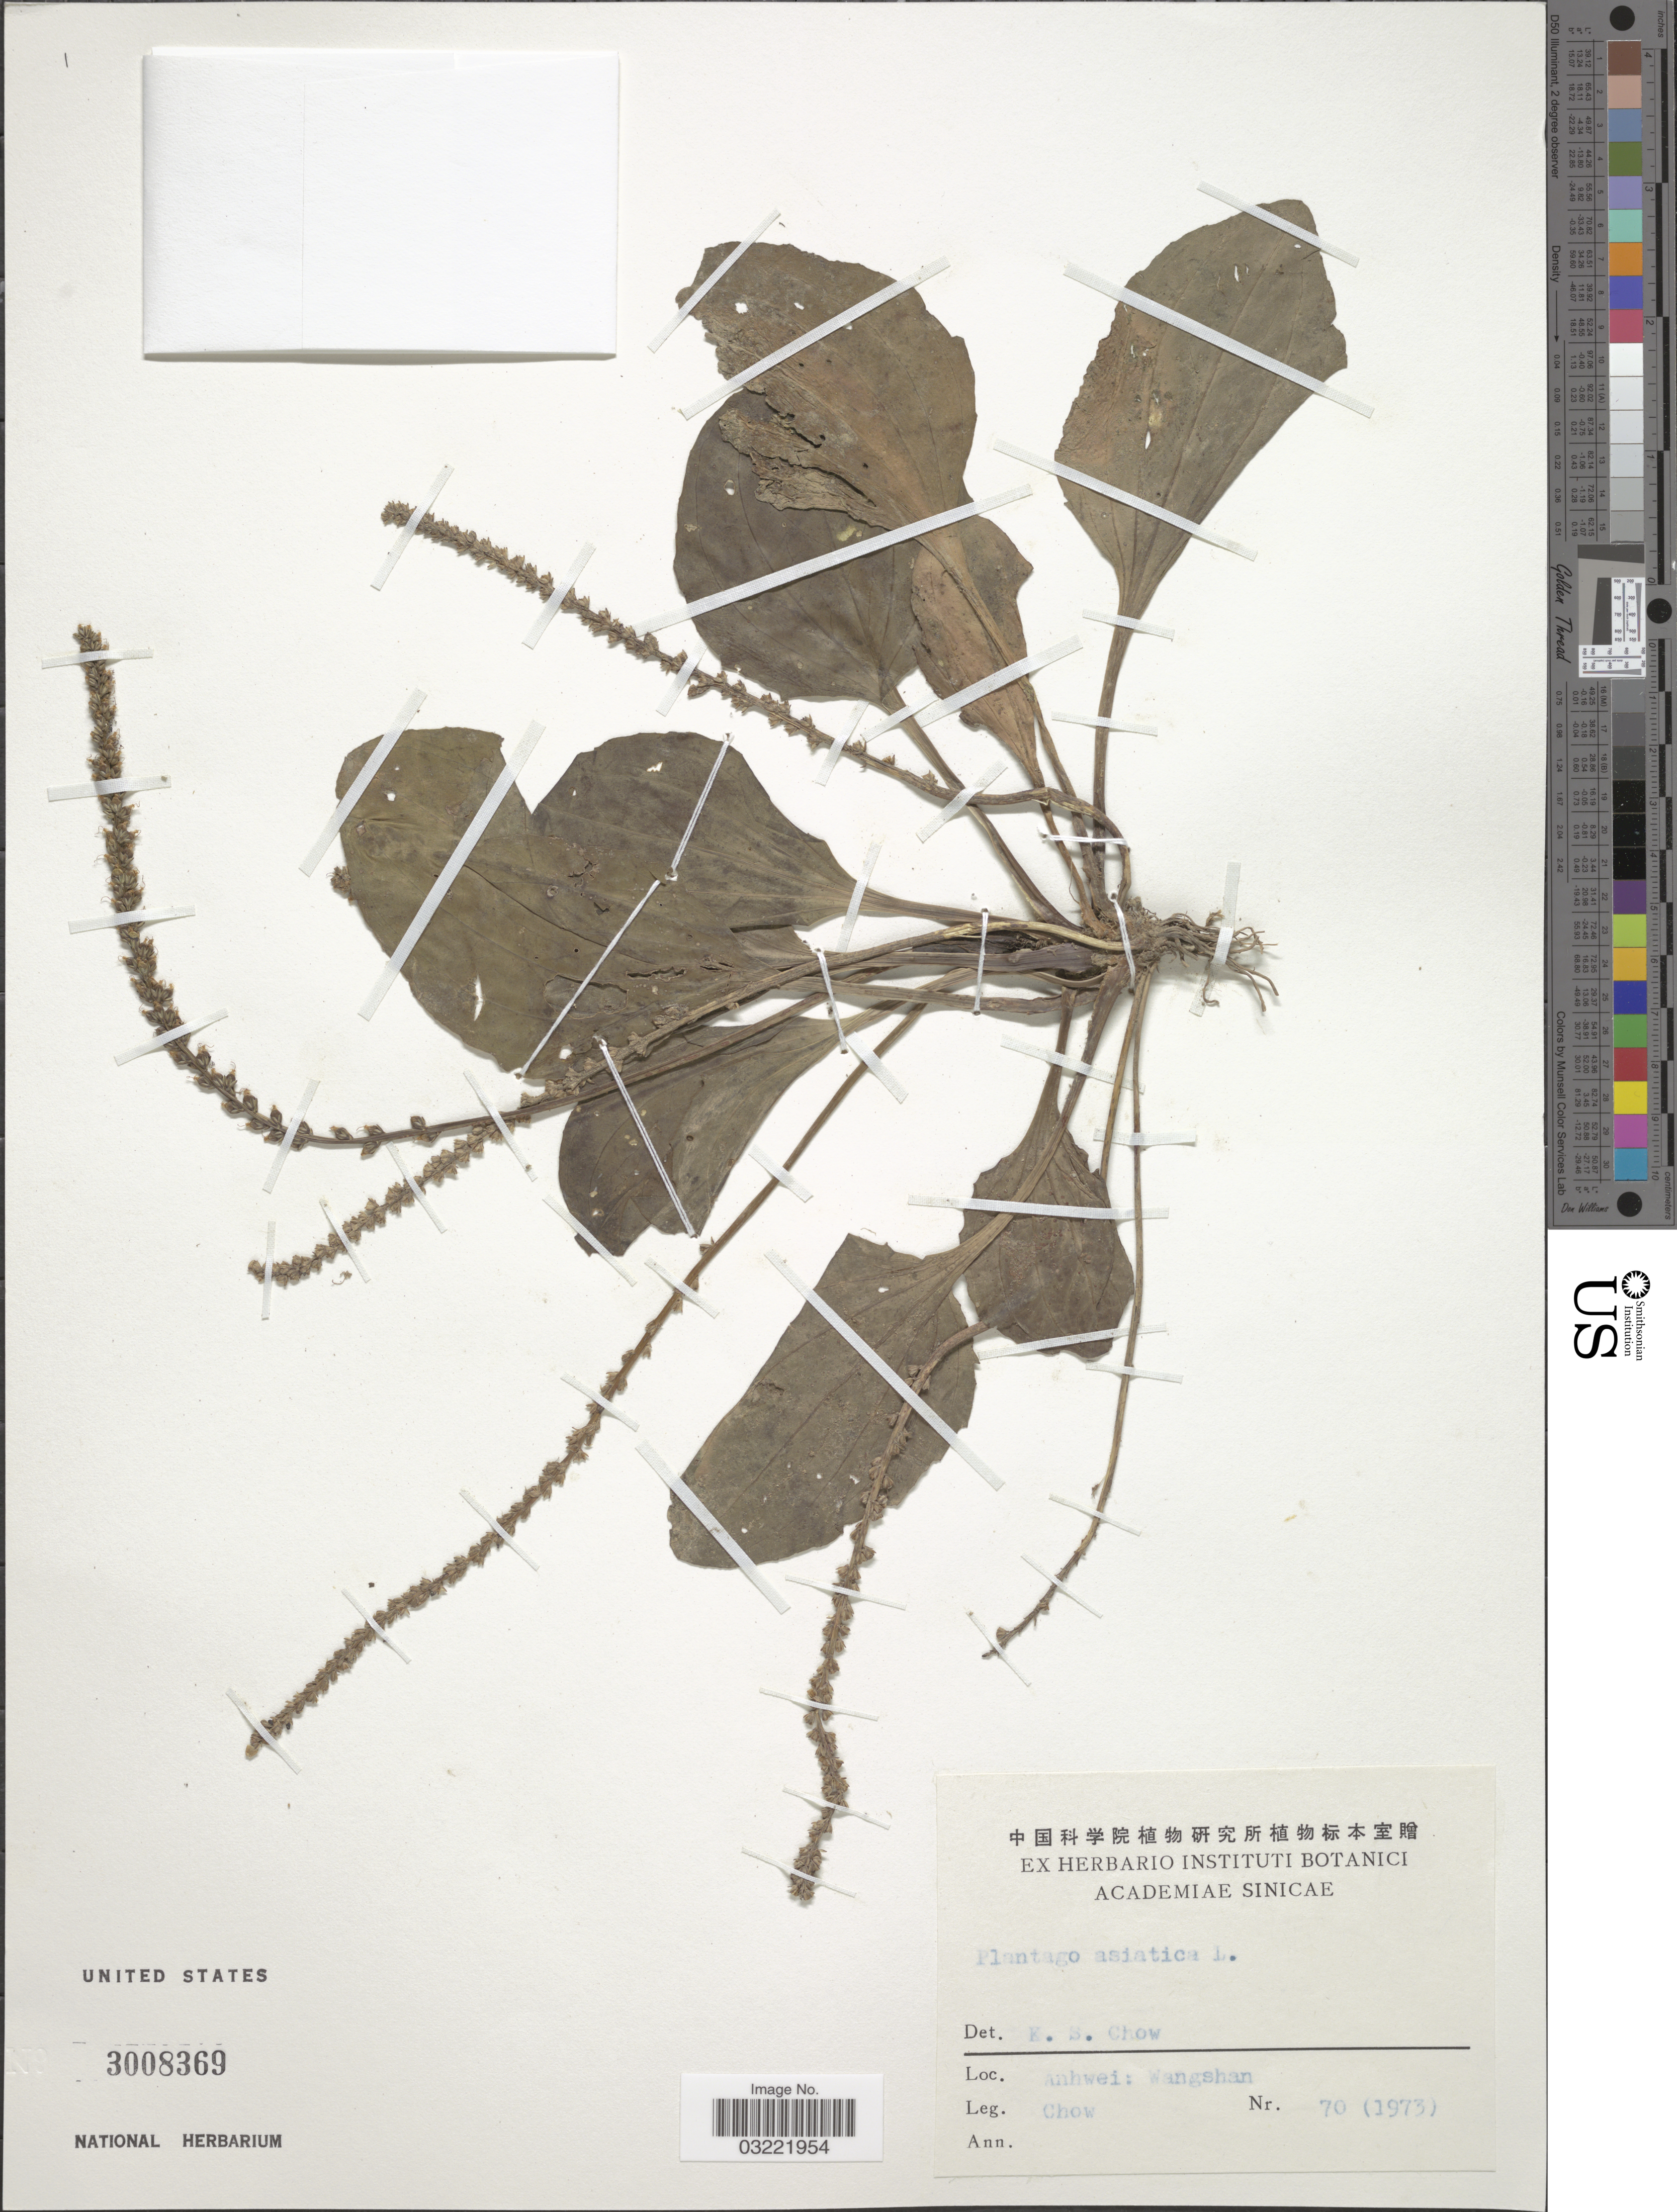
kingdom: Plantae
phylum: Tracheophyta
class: Magnoliopsida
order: Lamiales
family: Plantaginaceae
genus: Plantago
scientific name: Plantago asiatica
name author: L.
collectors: Chow, --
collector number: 70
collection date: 1973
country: China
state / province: Anhui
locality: Anhwei: Wangshan.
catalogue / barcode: US 3008369